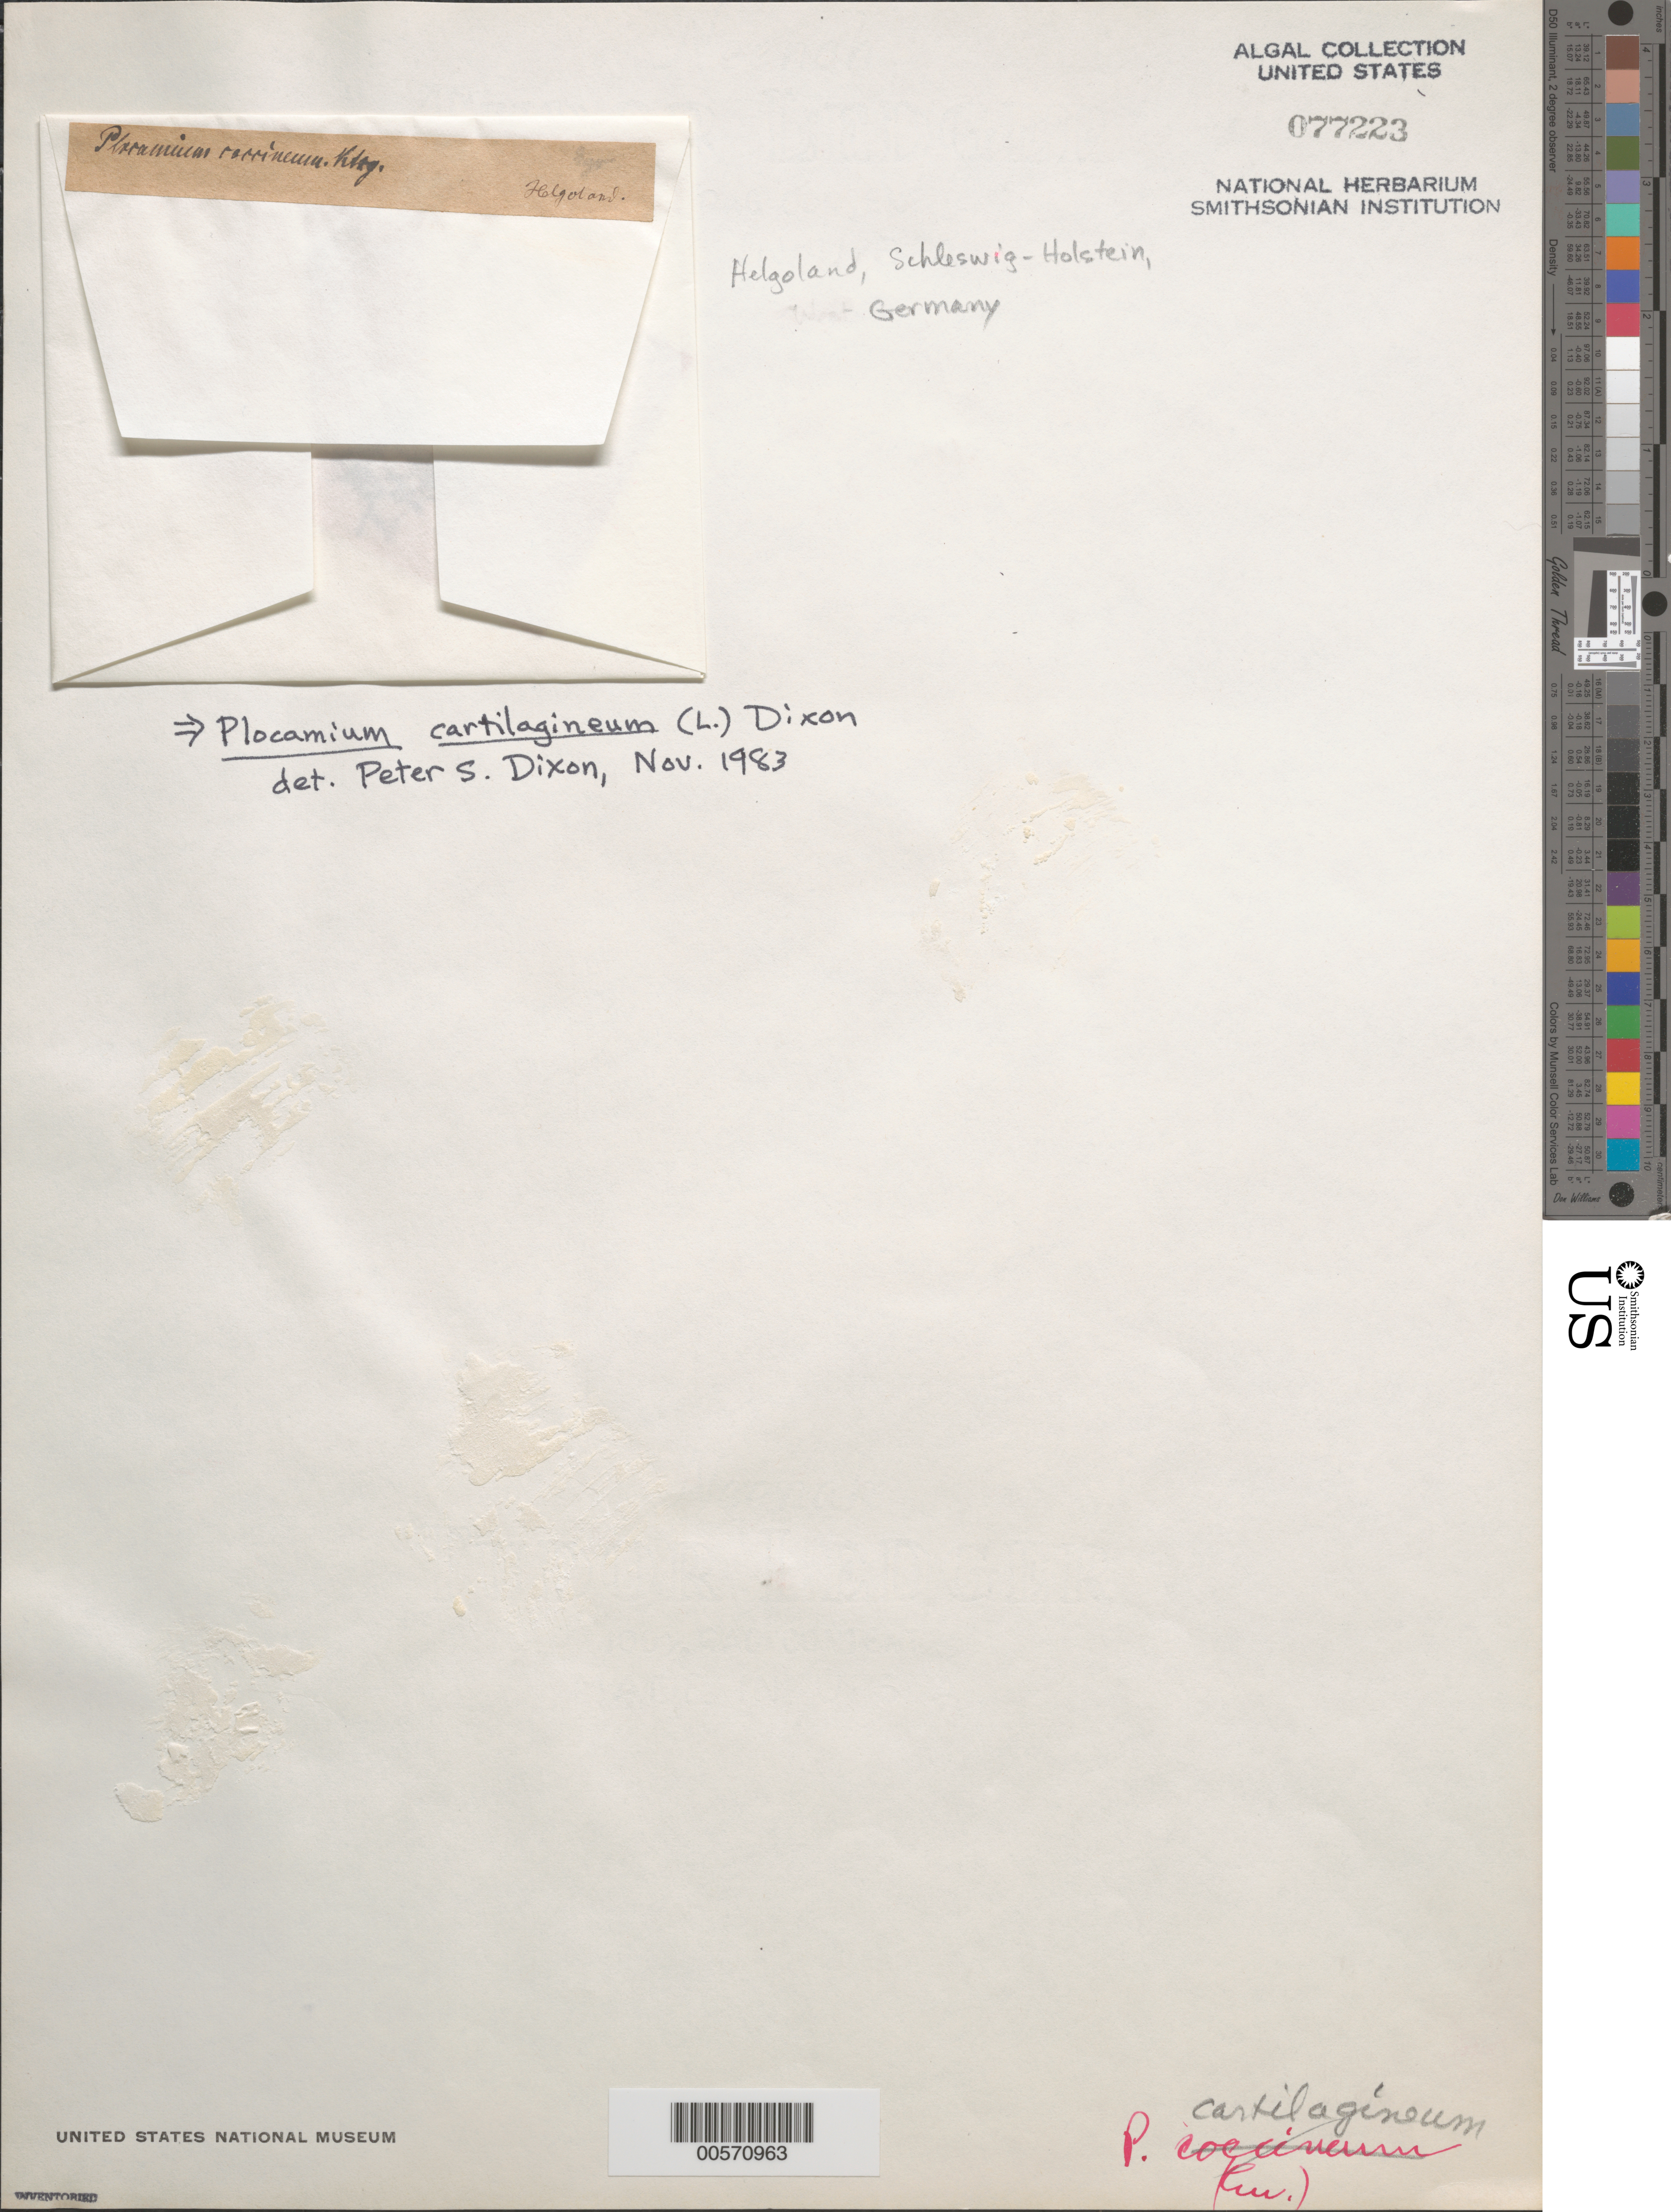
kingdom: Plantae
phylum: Rhodophyta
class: Florideophyceae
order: Plocamiales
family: Plocamiaceae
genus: Plocamium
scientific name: Plocamium cartilagineum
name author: (L.) P.S. Dixon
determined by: Dixon, P. S.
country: Germany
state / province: Schleswig-Holstein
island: Helgoland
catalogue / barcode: US 77223